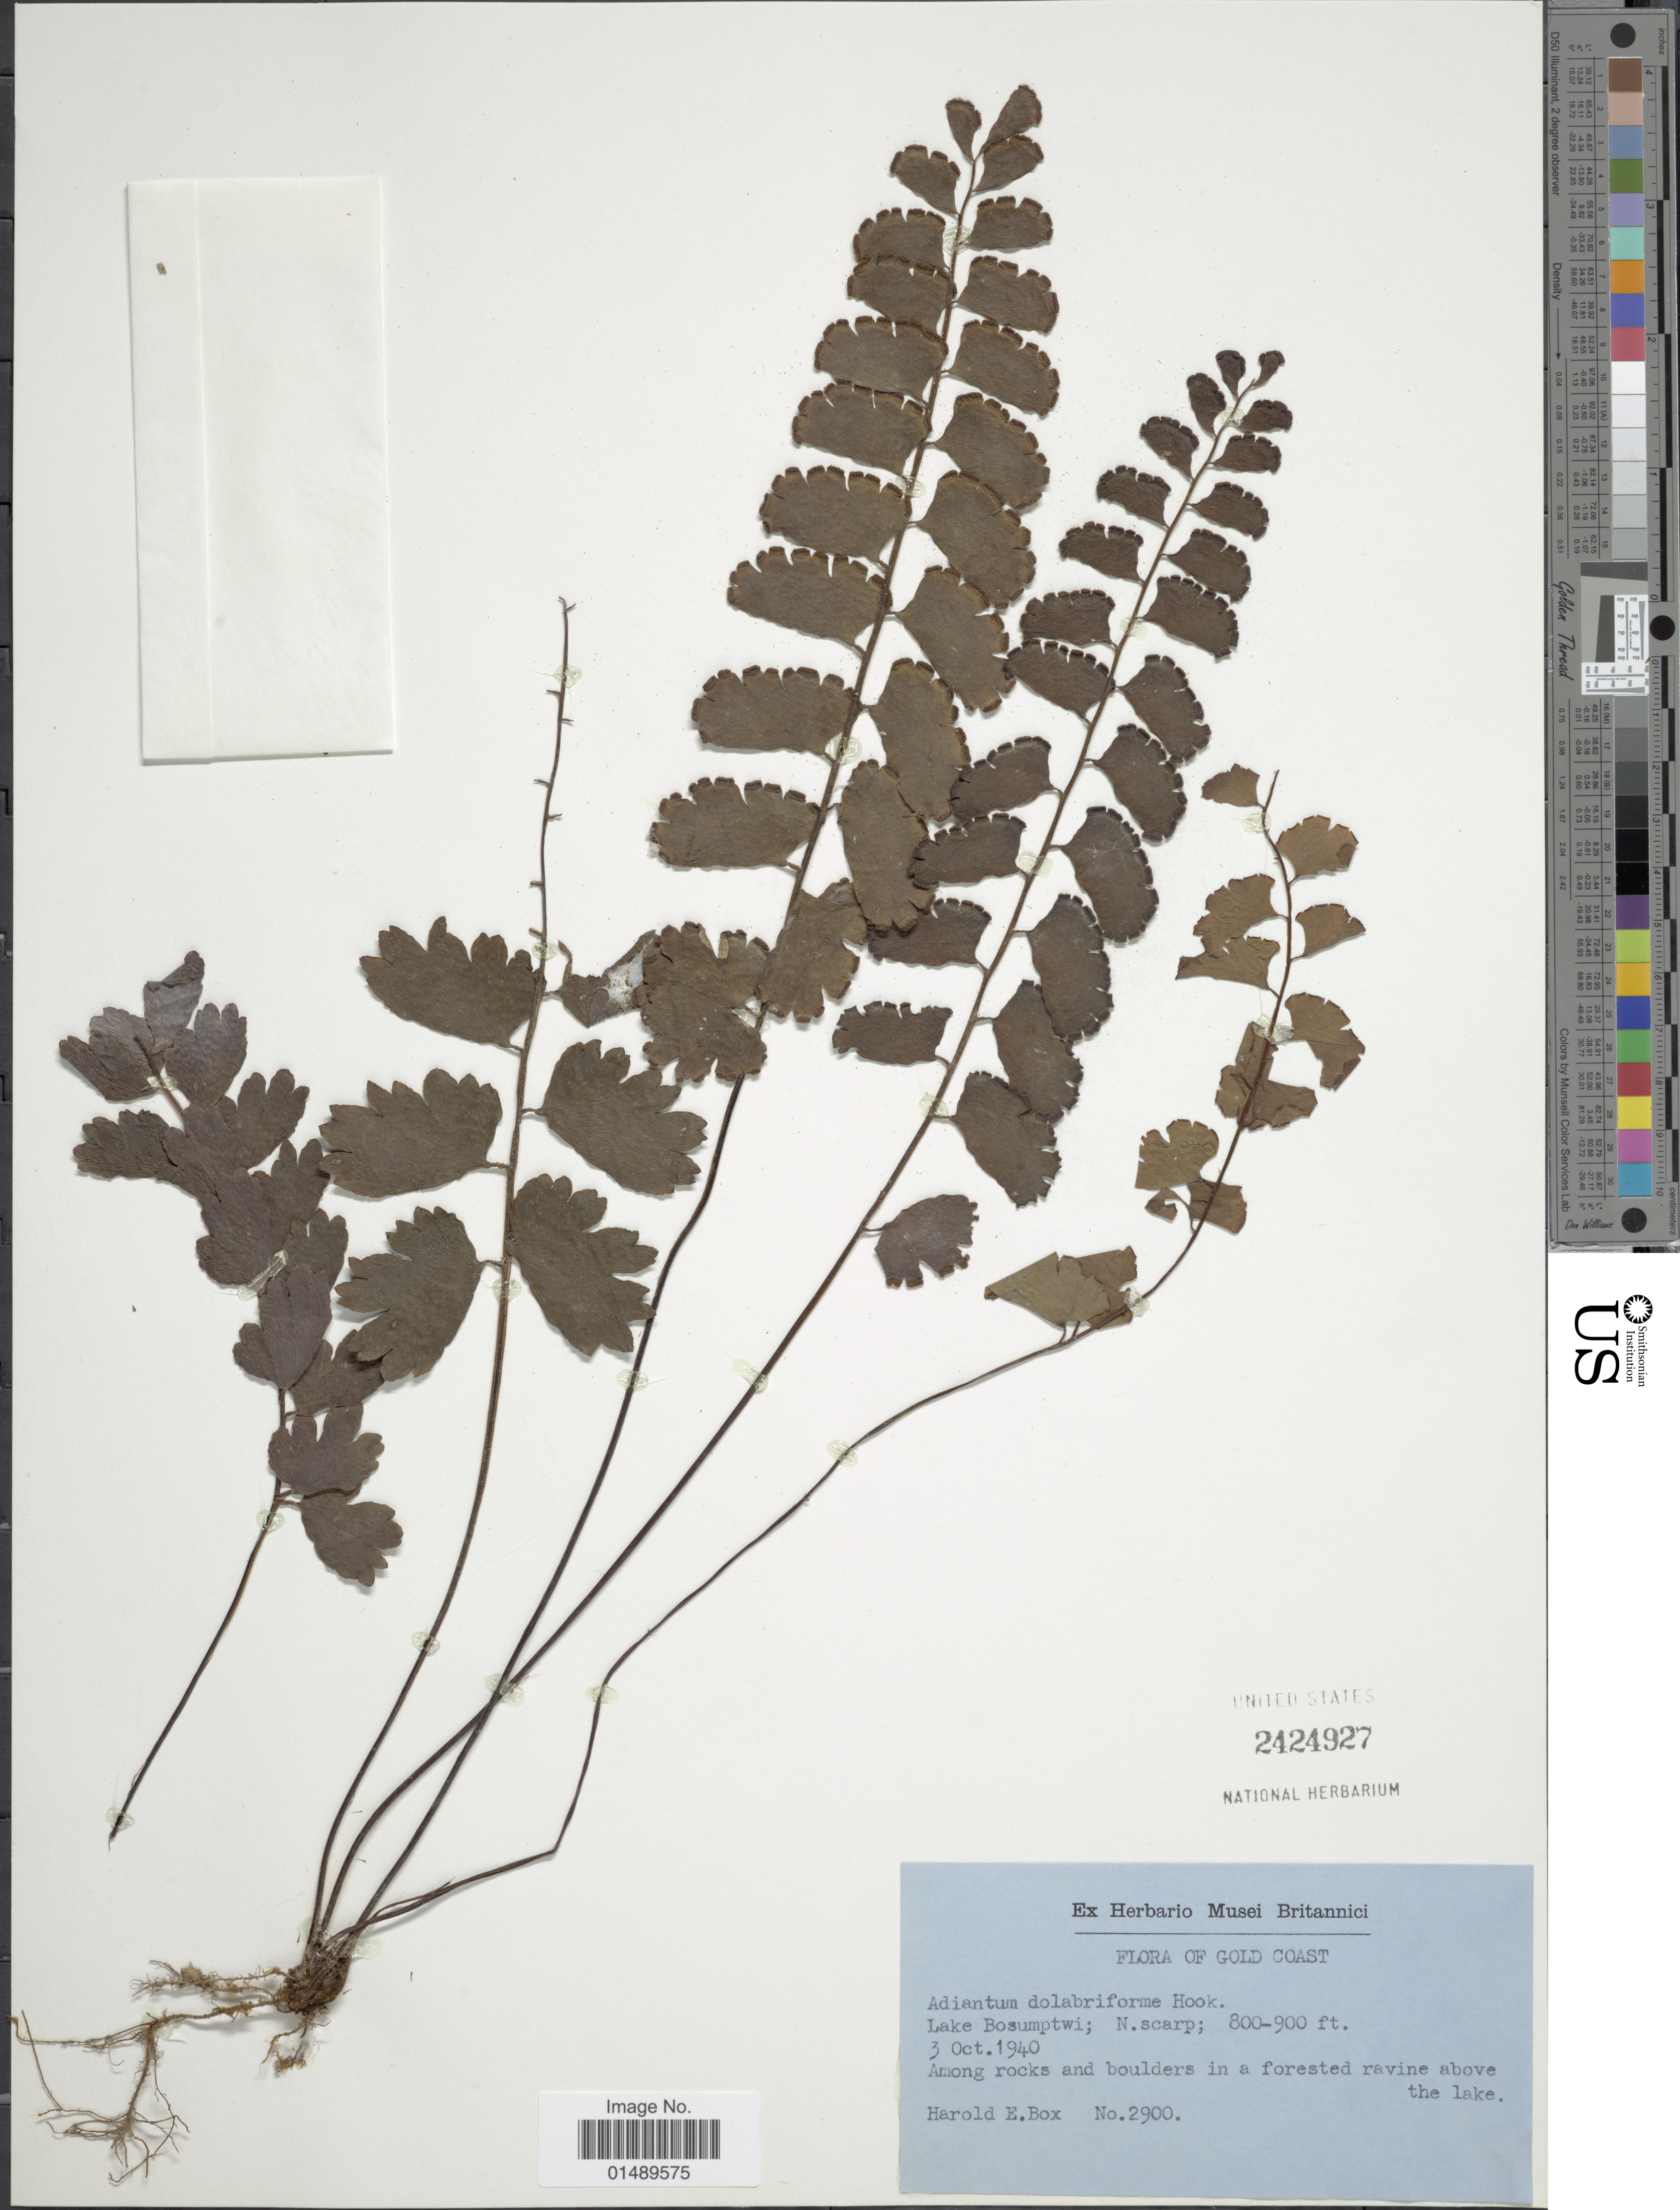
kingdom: Plantae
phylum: Tracheophyta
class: Polypodiopsida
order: Polypodiales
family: Pteridaceae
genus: Adiantum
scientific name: Adiantum dolabriforme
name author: Hook.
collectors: H. E. Box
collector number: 2900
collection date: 1940-10-03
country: Ghana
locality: Gold Coast, Lake Bosumptwi; N. scarp.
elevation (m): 244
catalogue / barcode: US 2424927